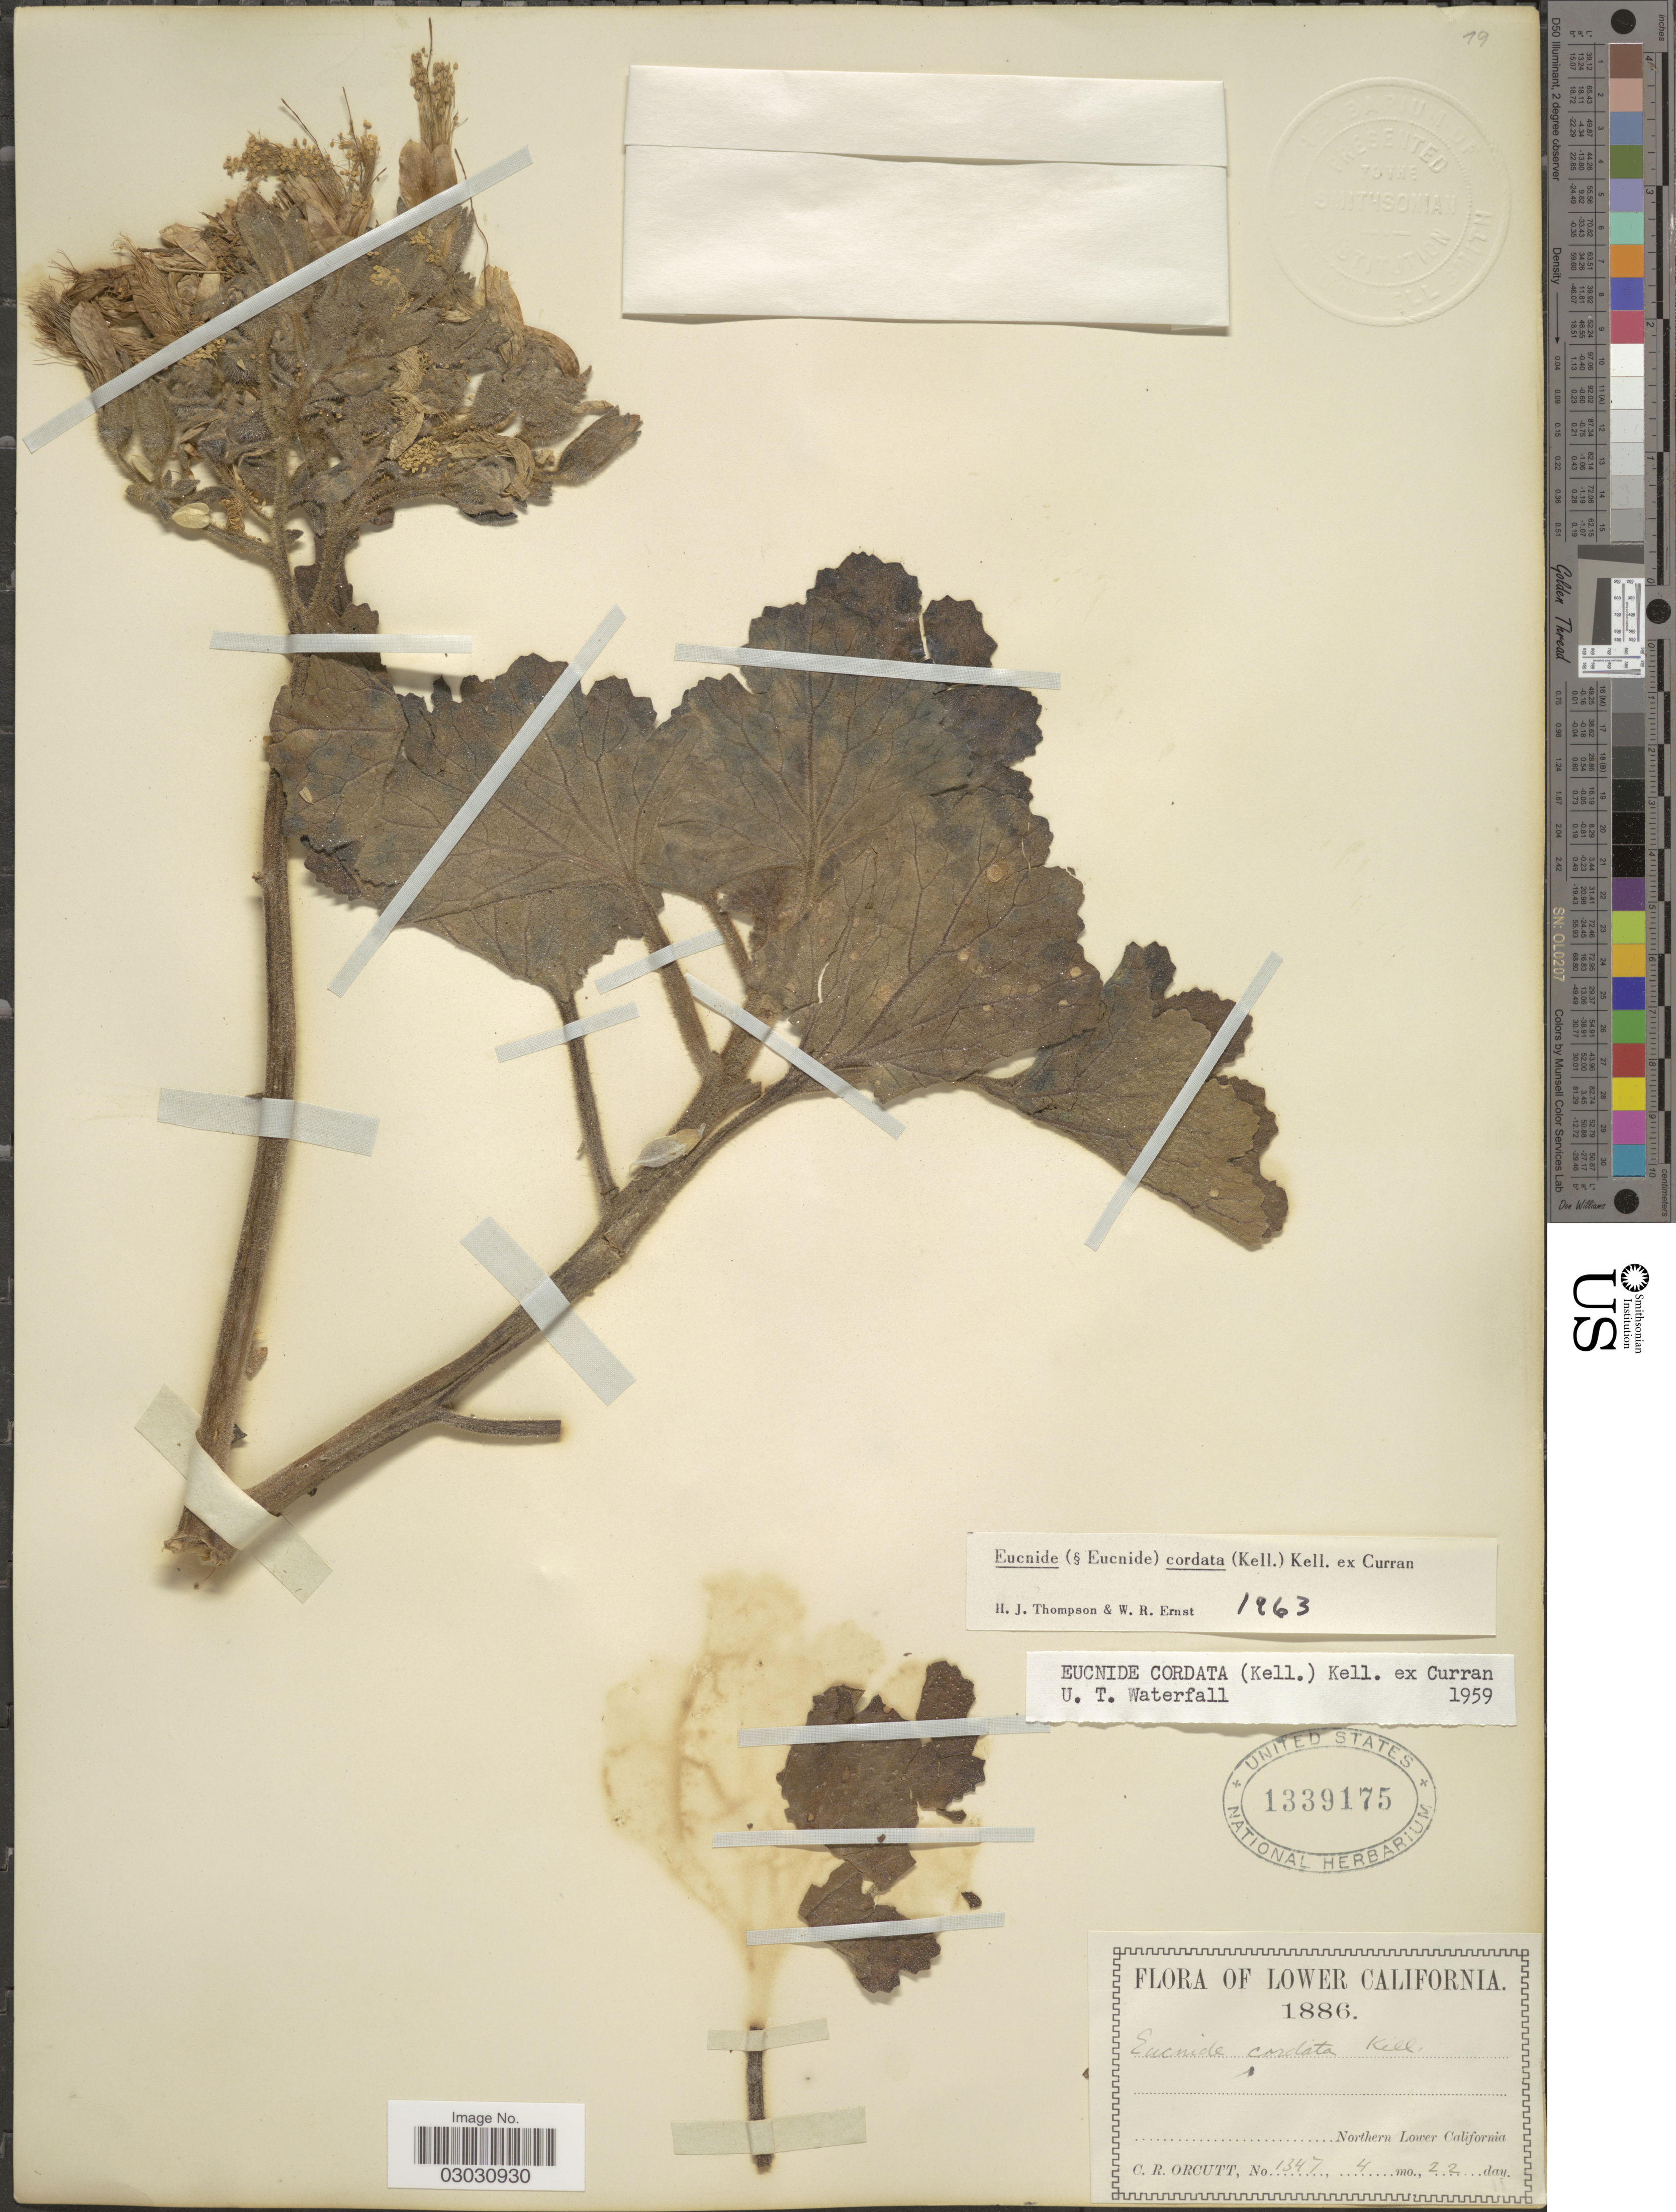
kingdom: Plantae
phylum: Tracheophyta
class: Magnoliopsida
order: Cornales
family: Loasaceae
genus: Eucnide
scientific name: Eucnide cordata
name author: (Kell.) Kellogg ex Curran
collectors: C. R. Orcutt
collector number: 1347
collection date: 1886-04-22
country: Mexico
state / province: Baja California Norte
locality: Northern Lower California.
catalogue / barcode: US 1339175